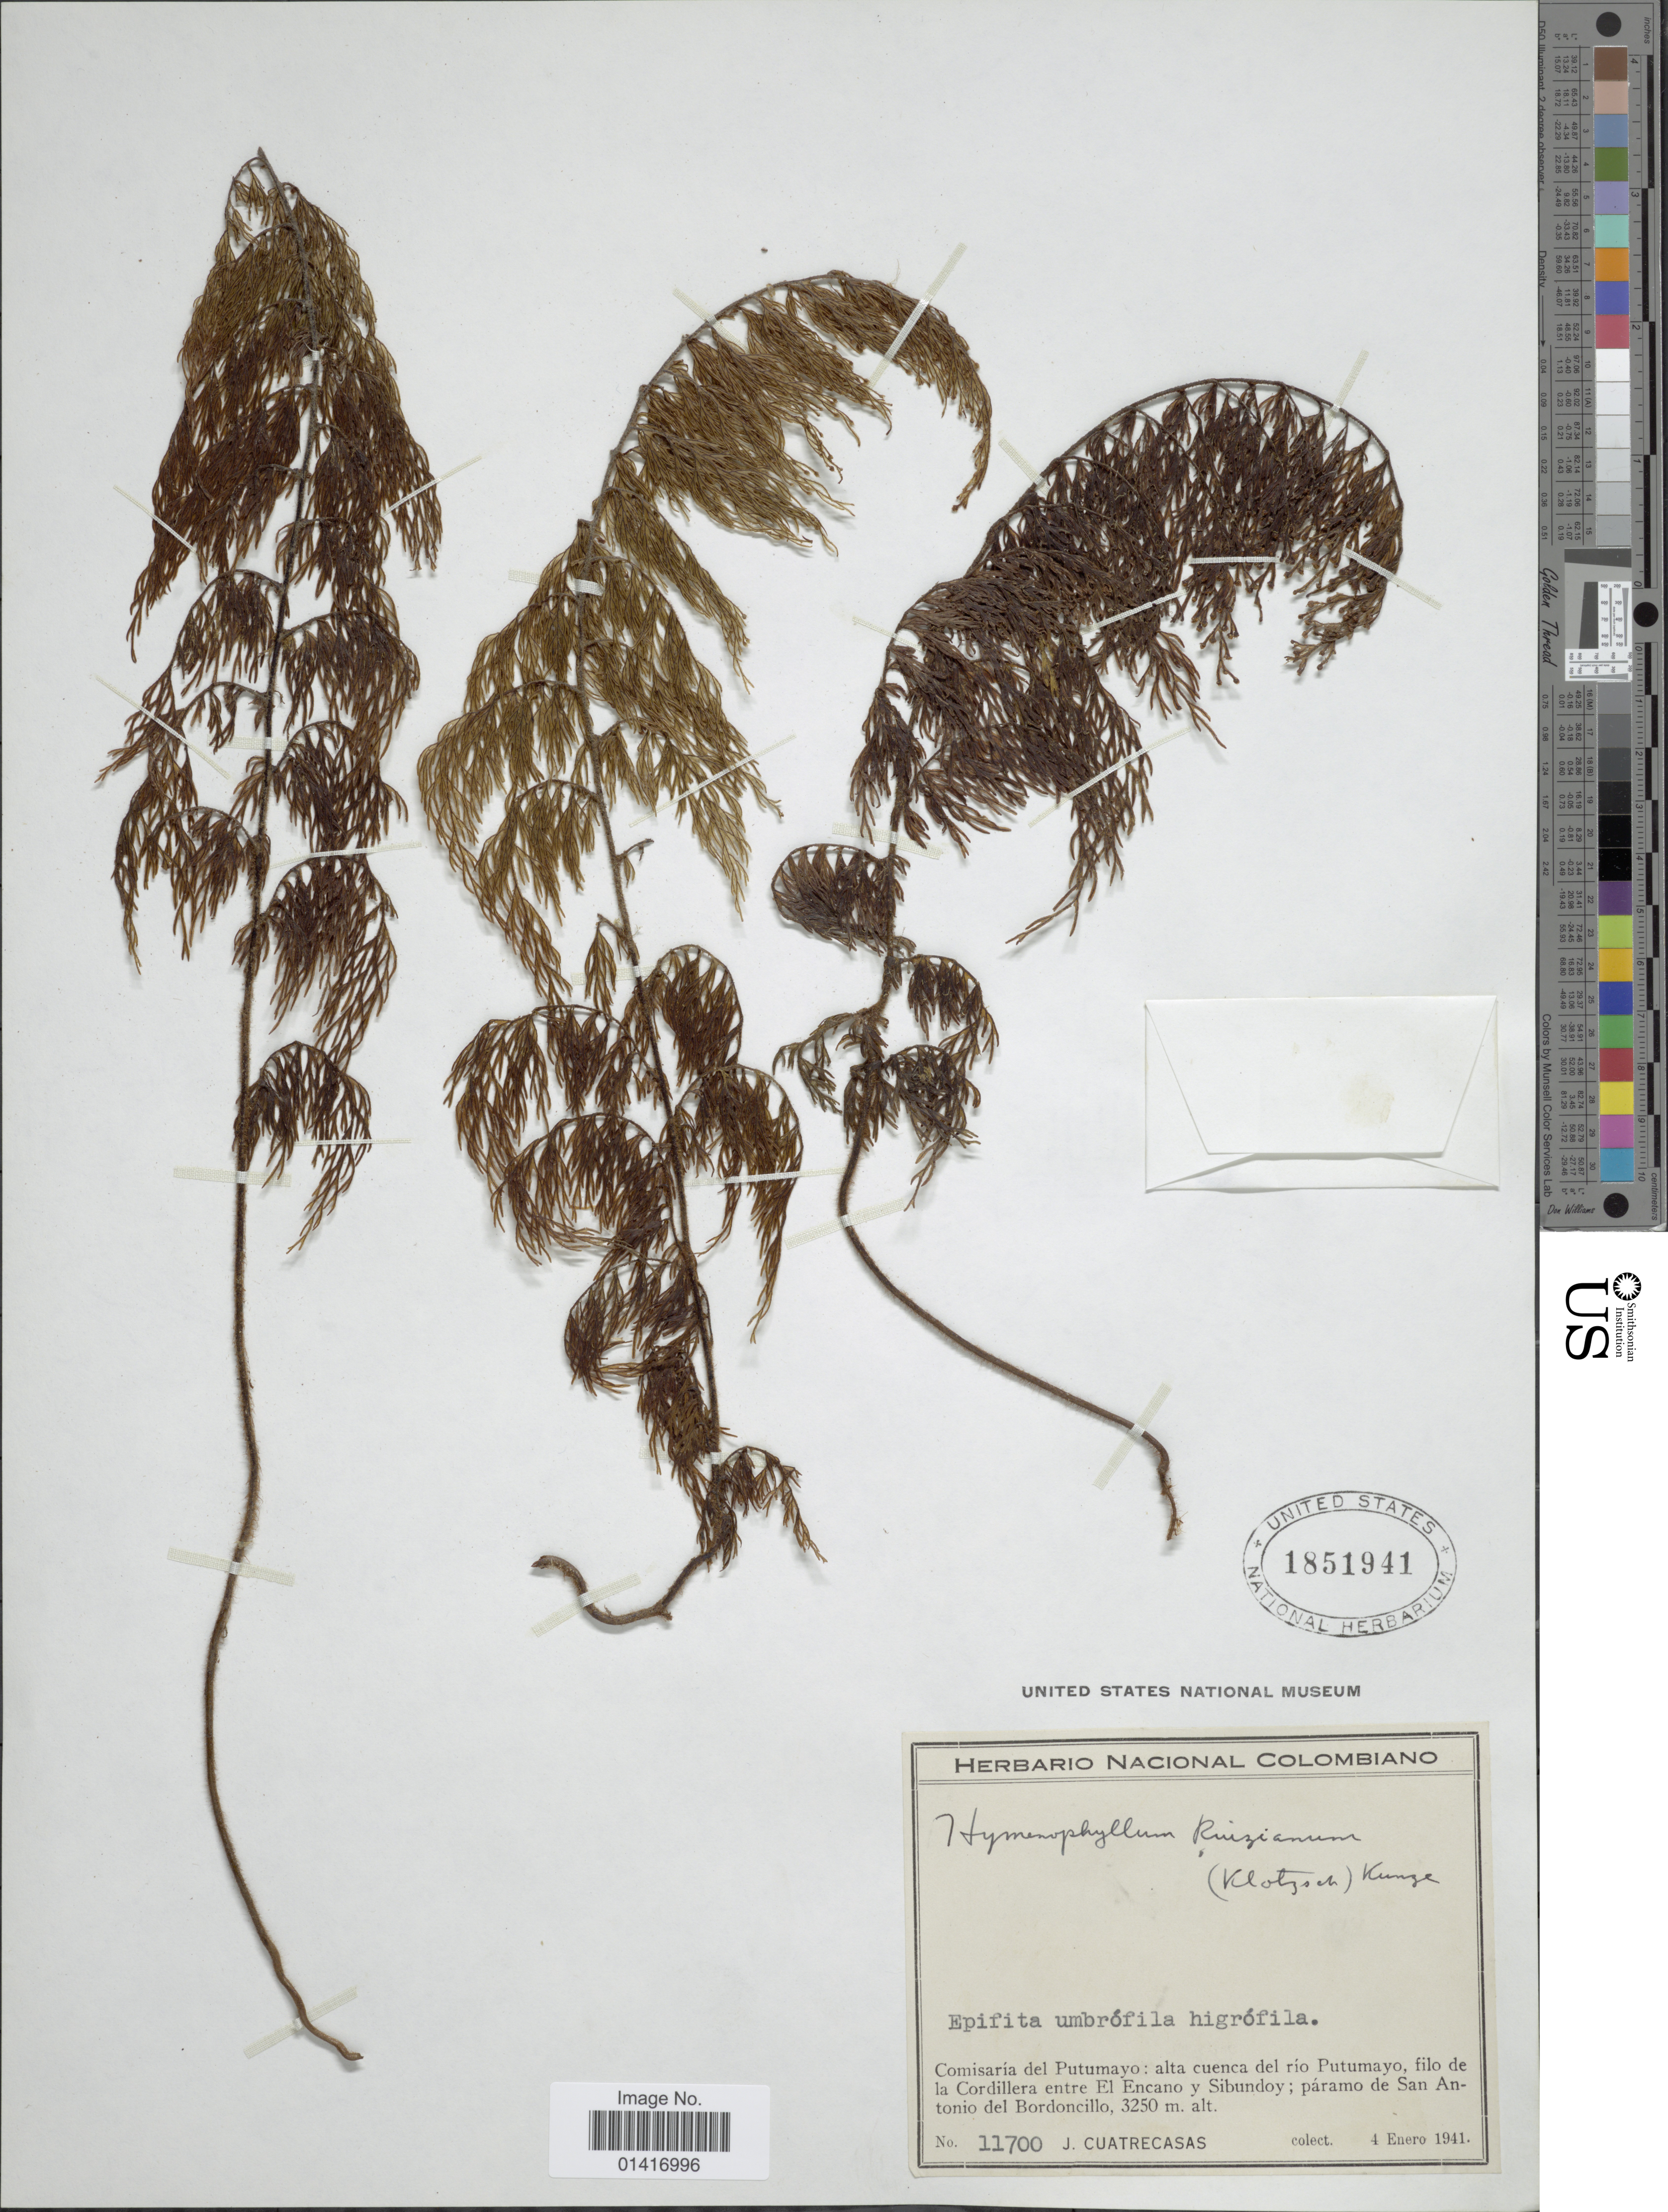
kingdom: Plantae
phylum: Tracheophyta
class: Polypodiopsida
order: Hymenophyllales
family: Hymenophyllaceae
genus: Hymenophyllum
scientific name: Hymenophyllum ruizianum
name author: (Klotzsch) Kunze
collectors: J. Cuatrecasas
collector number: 11700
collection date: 1941-01-04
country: Colombia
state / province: Putumayo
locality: Comisaría del Putumayo: alta cuenca del río Putumayo, filo de la Cordillera entre El Encano y Sibundoy; páramo de San Antonio del Bordoncillo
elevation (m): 3250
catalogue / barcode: US 1851941